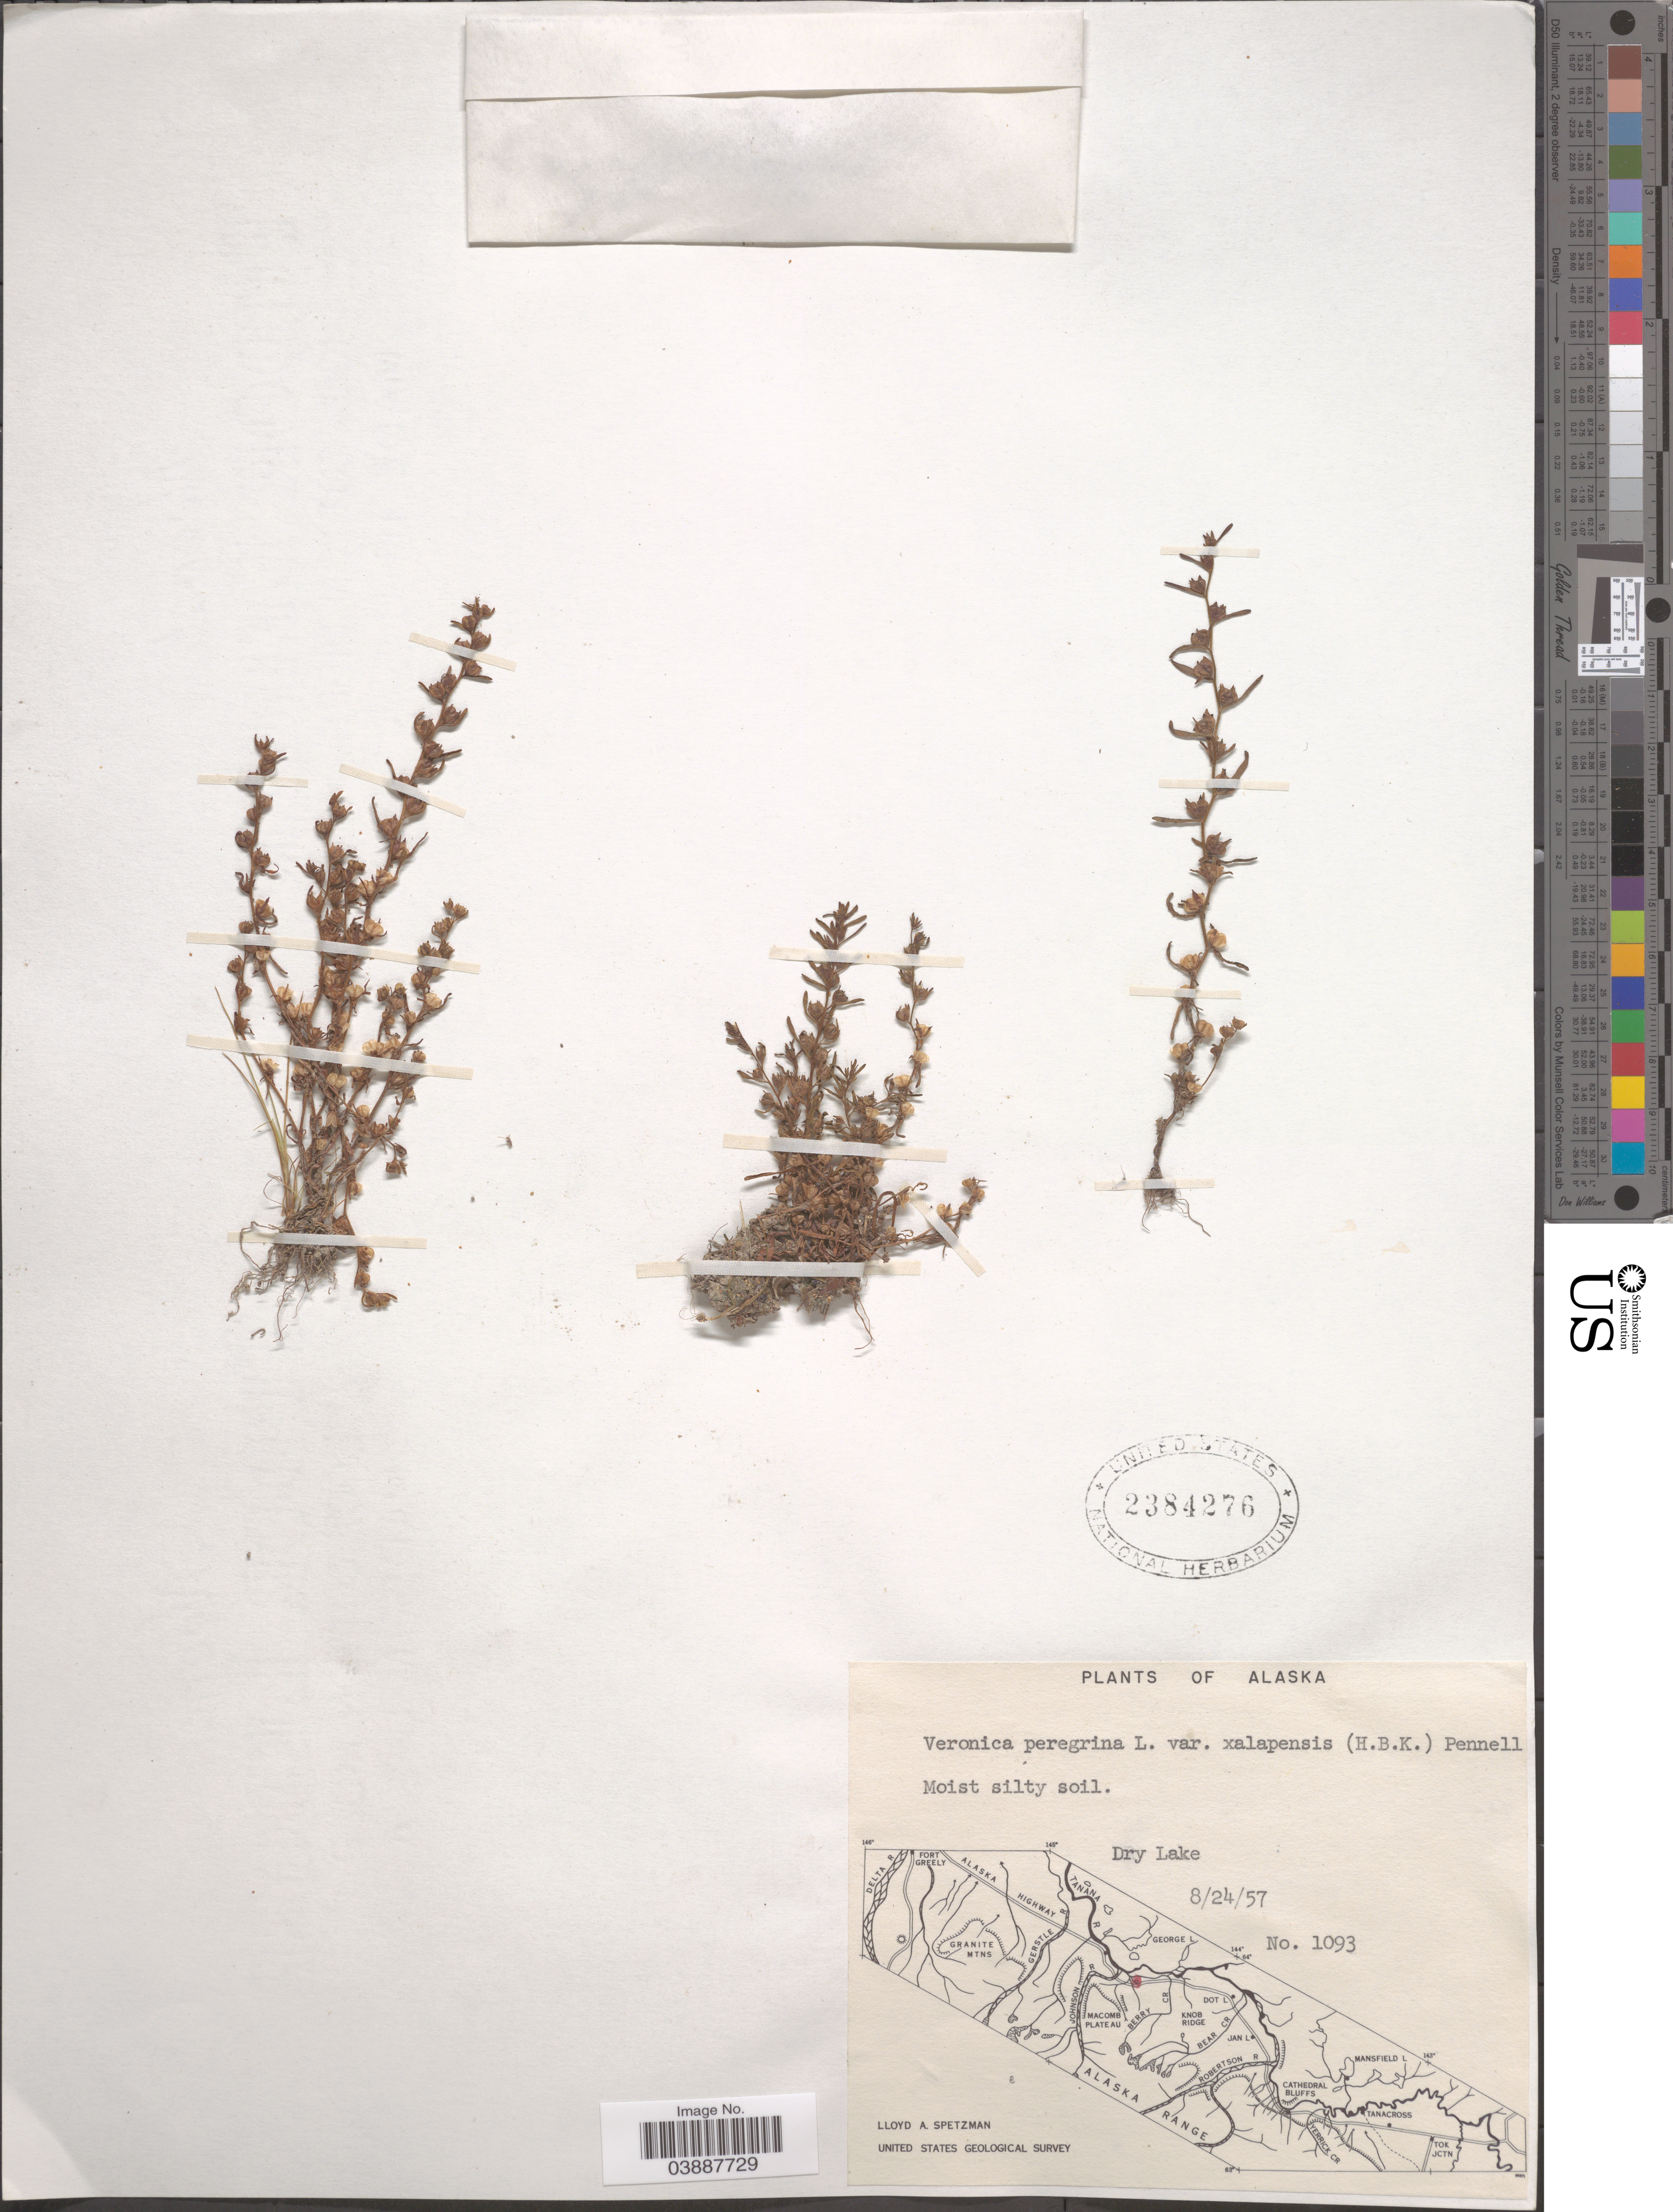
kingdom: Plantae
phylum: Tracheophyta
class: Magnoliopsida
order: Lamiales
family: Plantaginaceae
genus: Veronica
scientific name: Veronica peregrina var. xalapensis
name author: Kunth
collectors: L. Spetzman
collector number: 1093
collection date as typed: Transcribed d/m/y: 24/8/57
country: United States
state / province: Alaska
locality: Dry Lake.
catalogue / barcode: US 2384276